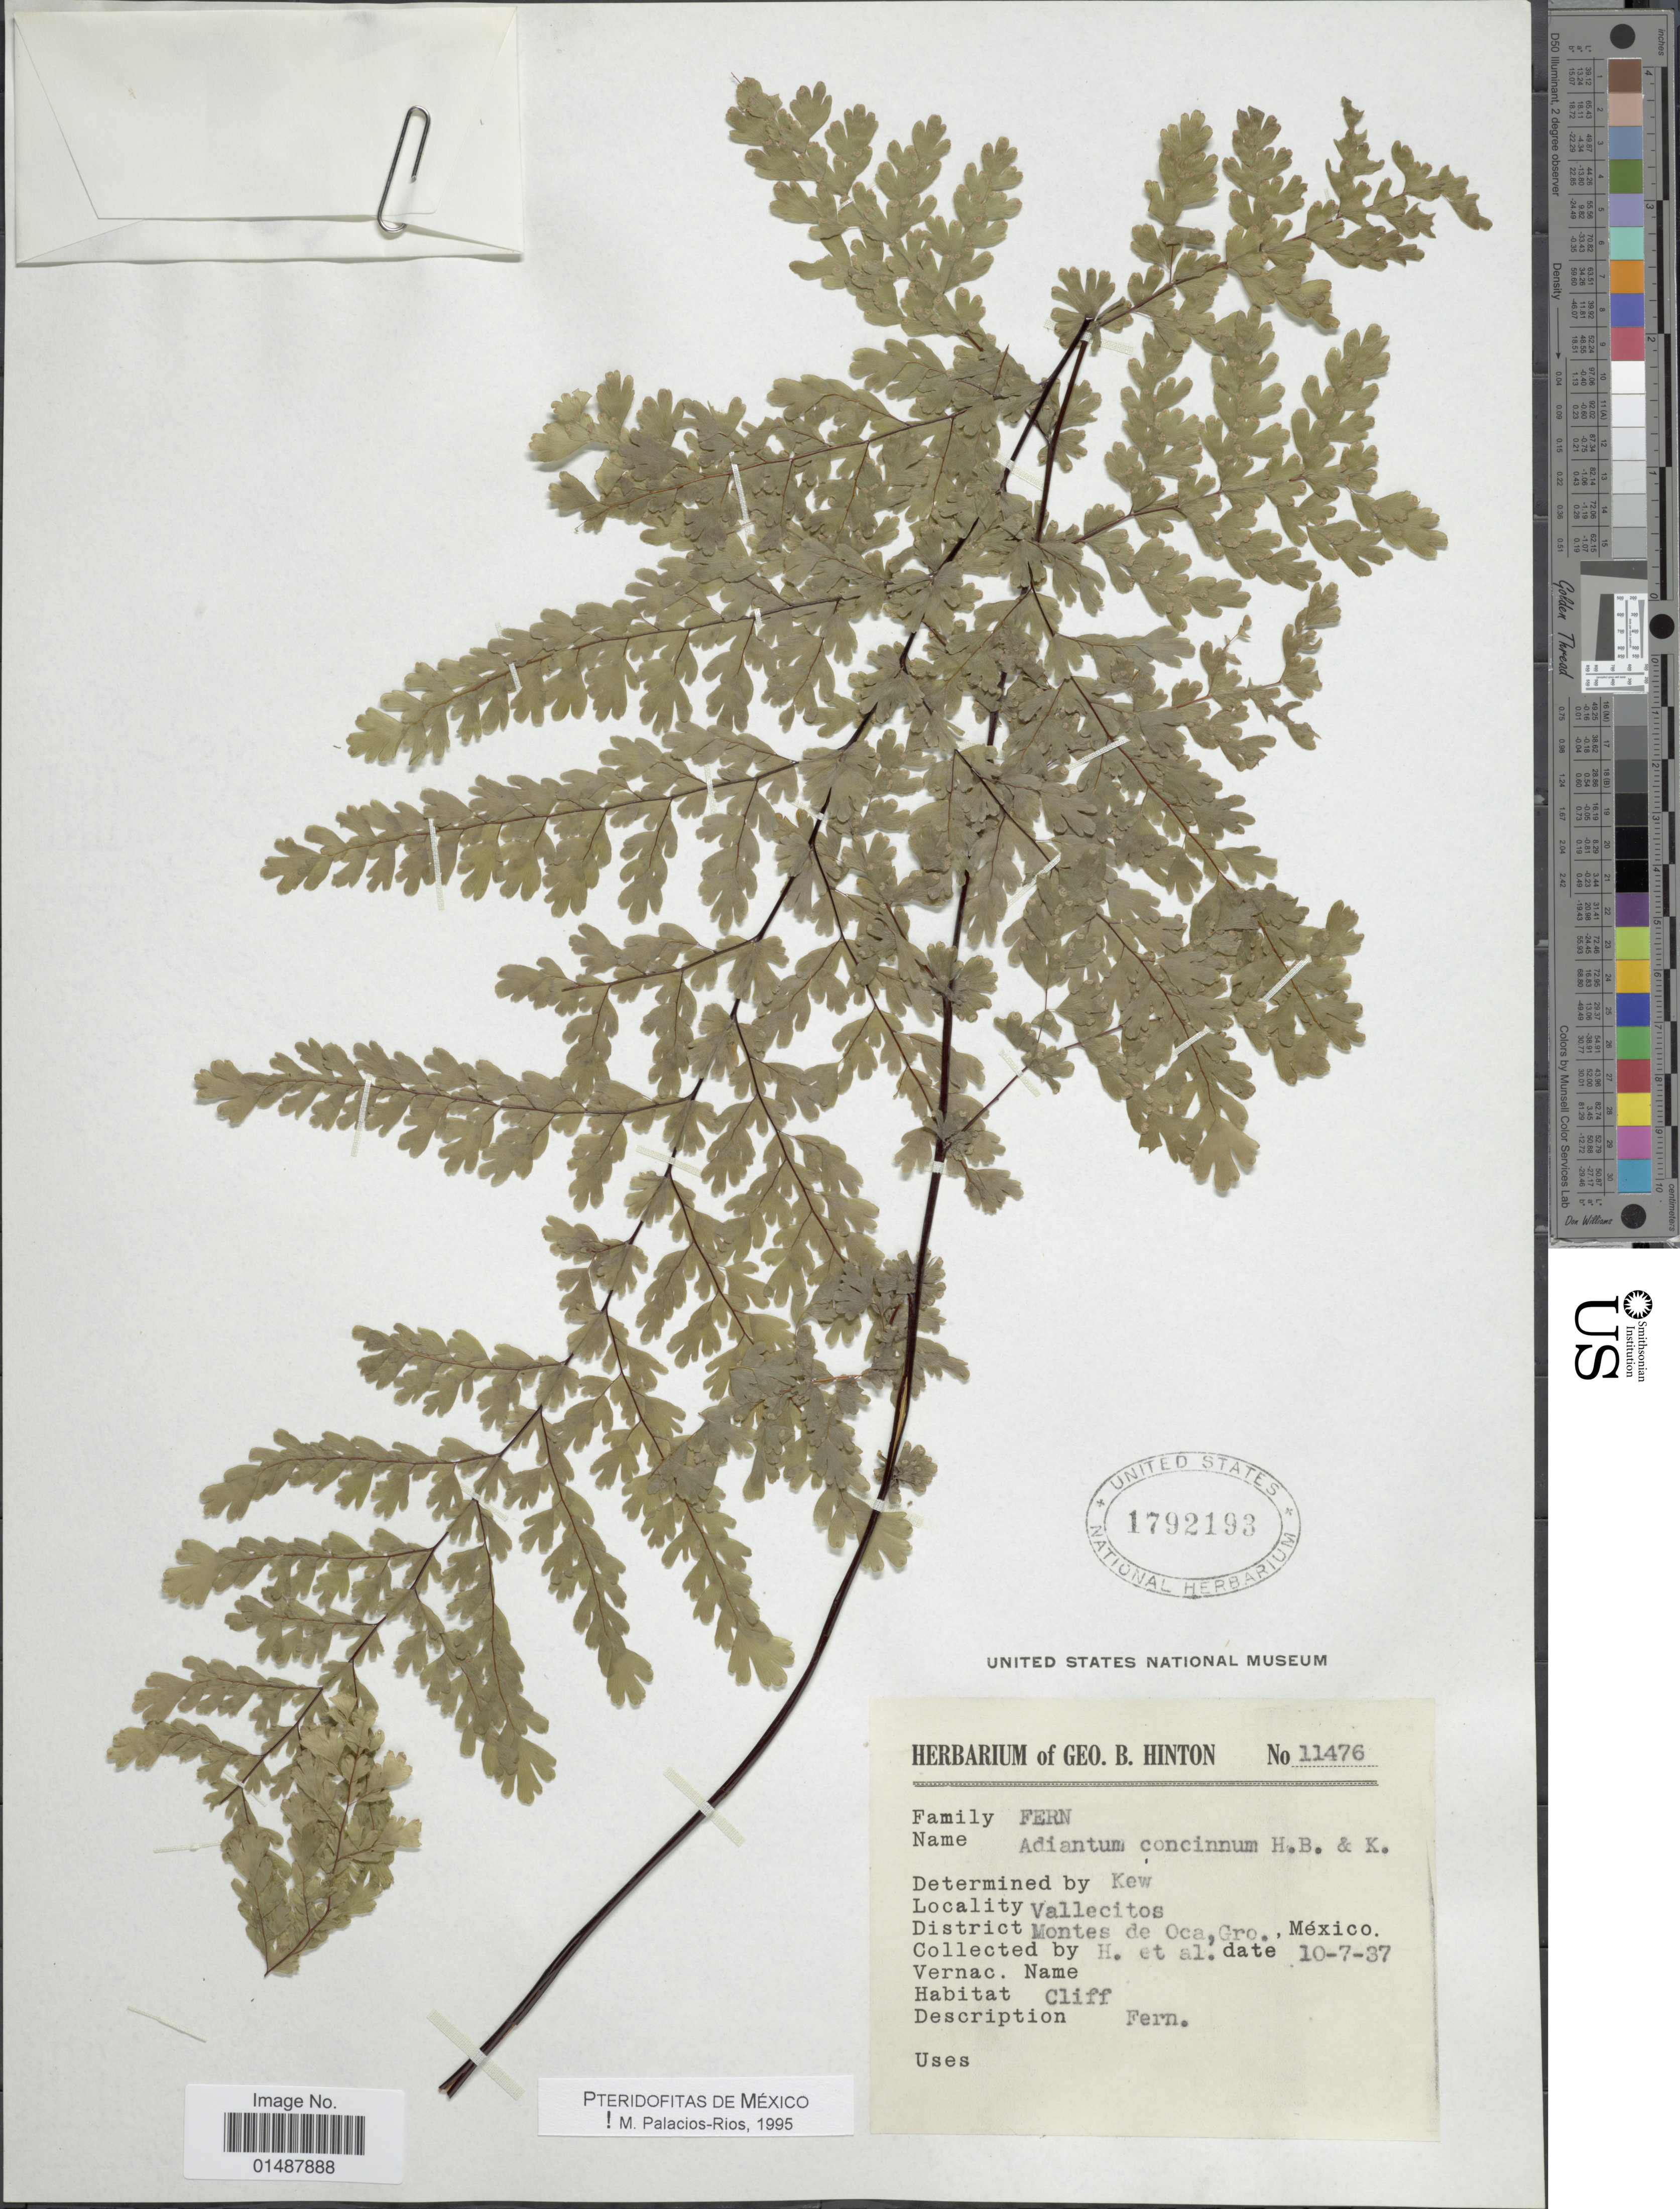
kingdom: Plantae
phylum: Tracheophyta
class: Polypodiopsida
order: Polypodiales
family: Pteridaceae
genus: Adiantum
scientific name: Adiantum concinnum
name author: Humb. & Bonpl. ex Willd.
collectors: G. B. Hinton & et al.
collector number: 11476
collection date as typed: Transcribed d/m/y: 10/7/37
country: Mexico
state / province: Guerrero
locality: Montes de Oca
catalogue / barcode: US 1792193